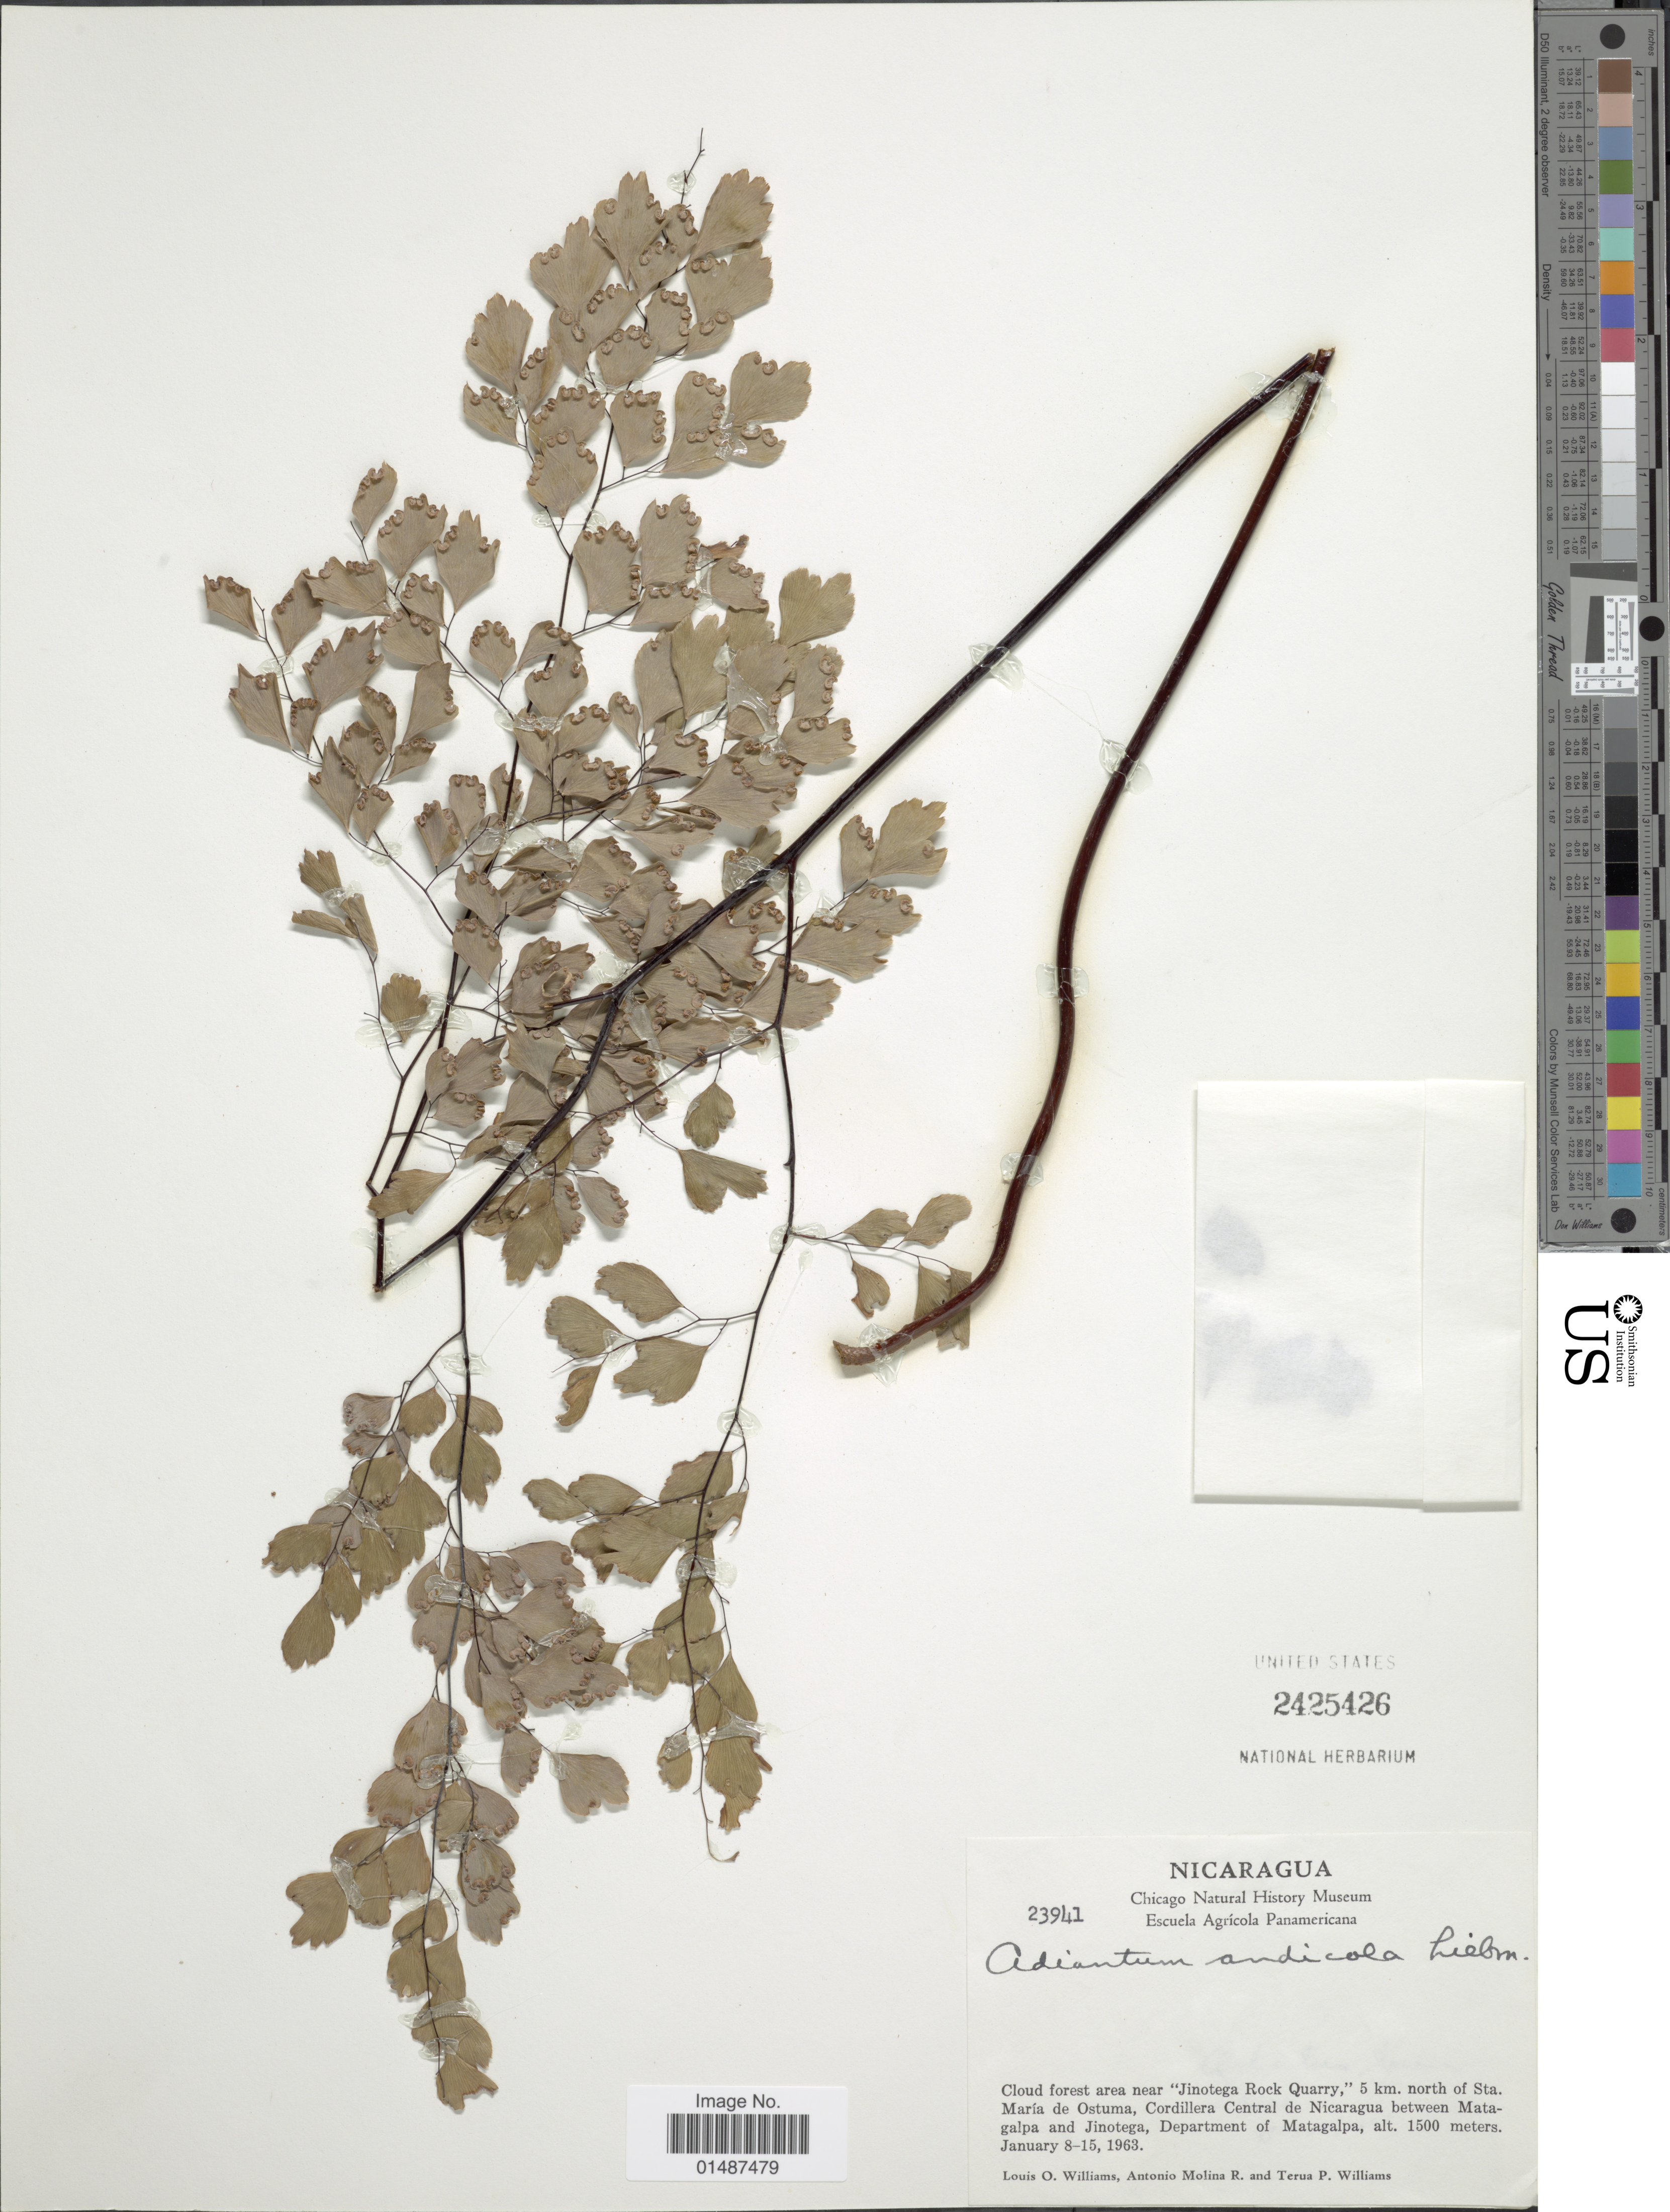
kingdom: Plantae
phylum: Tracheophyta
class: Polypodiopsida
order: Polypodiales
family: Pteridaceae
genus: Adiantum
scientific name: Adiantum andicola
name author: Liebm.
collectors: L. O. Williams, A. R. Molina & T. P. Williams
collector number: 23941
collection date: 1963-01-08/1963-01-15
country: Nicaragua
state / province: Matagalpa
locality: Cloud forest area near "Jinotega Rock Quarry, "5 km. north of Sta. Maria de Ostuma, Cordillera Central de Nicaragua between Matagalpa and Jinotega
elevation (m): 1500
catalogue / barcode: US 2425426